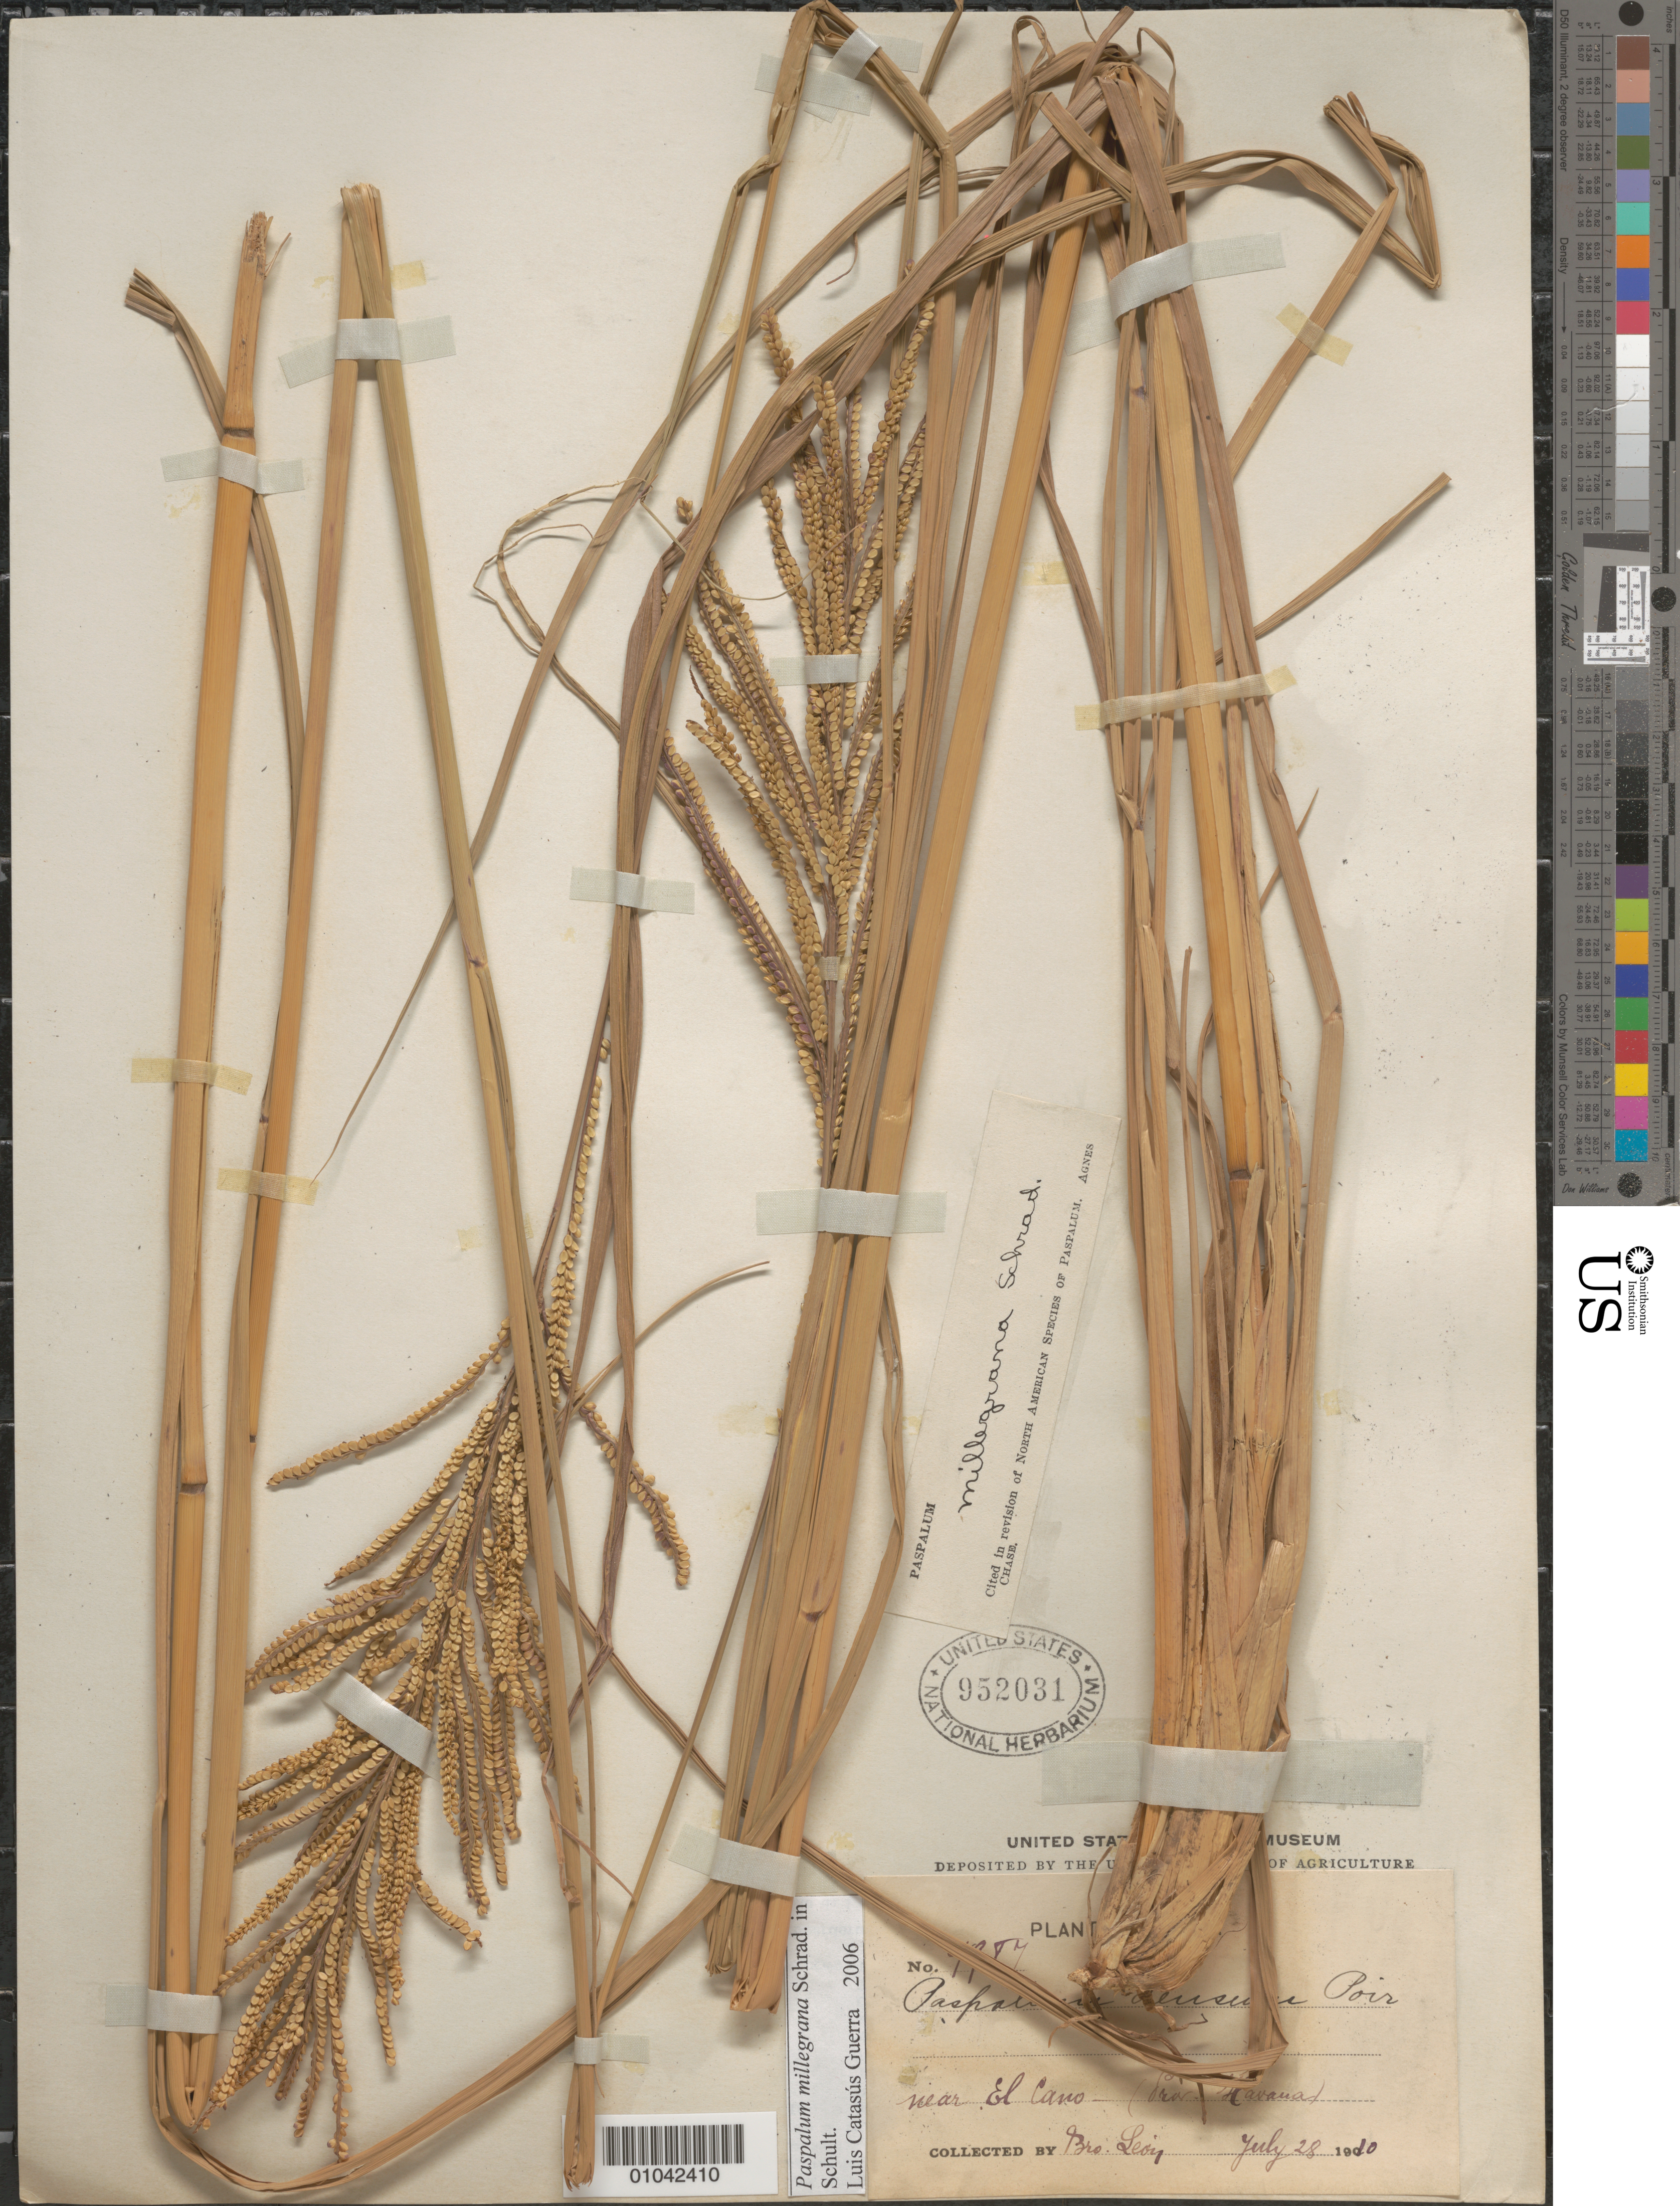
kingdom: Plantae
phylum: Tracheophyta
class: Liliopsida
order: Poales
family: Poaceae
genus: Paspalum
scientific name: Paspalum millegrana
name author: Schrad.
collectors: Bro. León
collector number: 1987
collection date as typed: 28 Jul 1910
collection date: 1910-07-28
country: Cuba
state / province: La Habana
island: Cuba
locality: Near El Cano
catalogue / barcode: US 952031